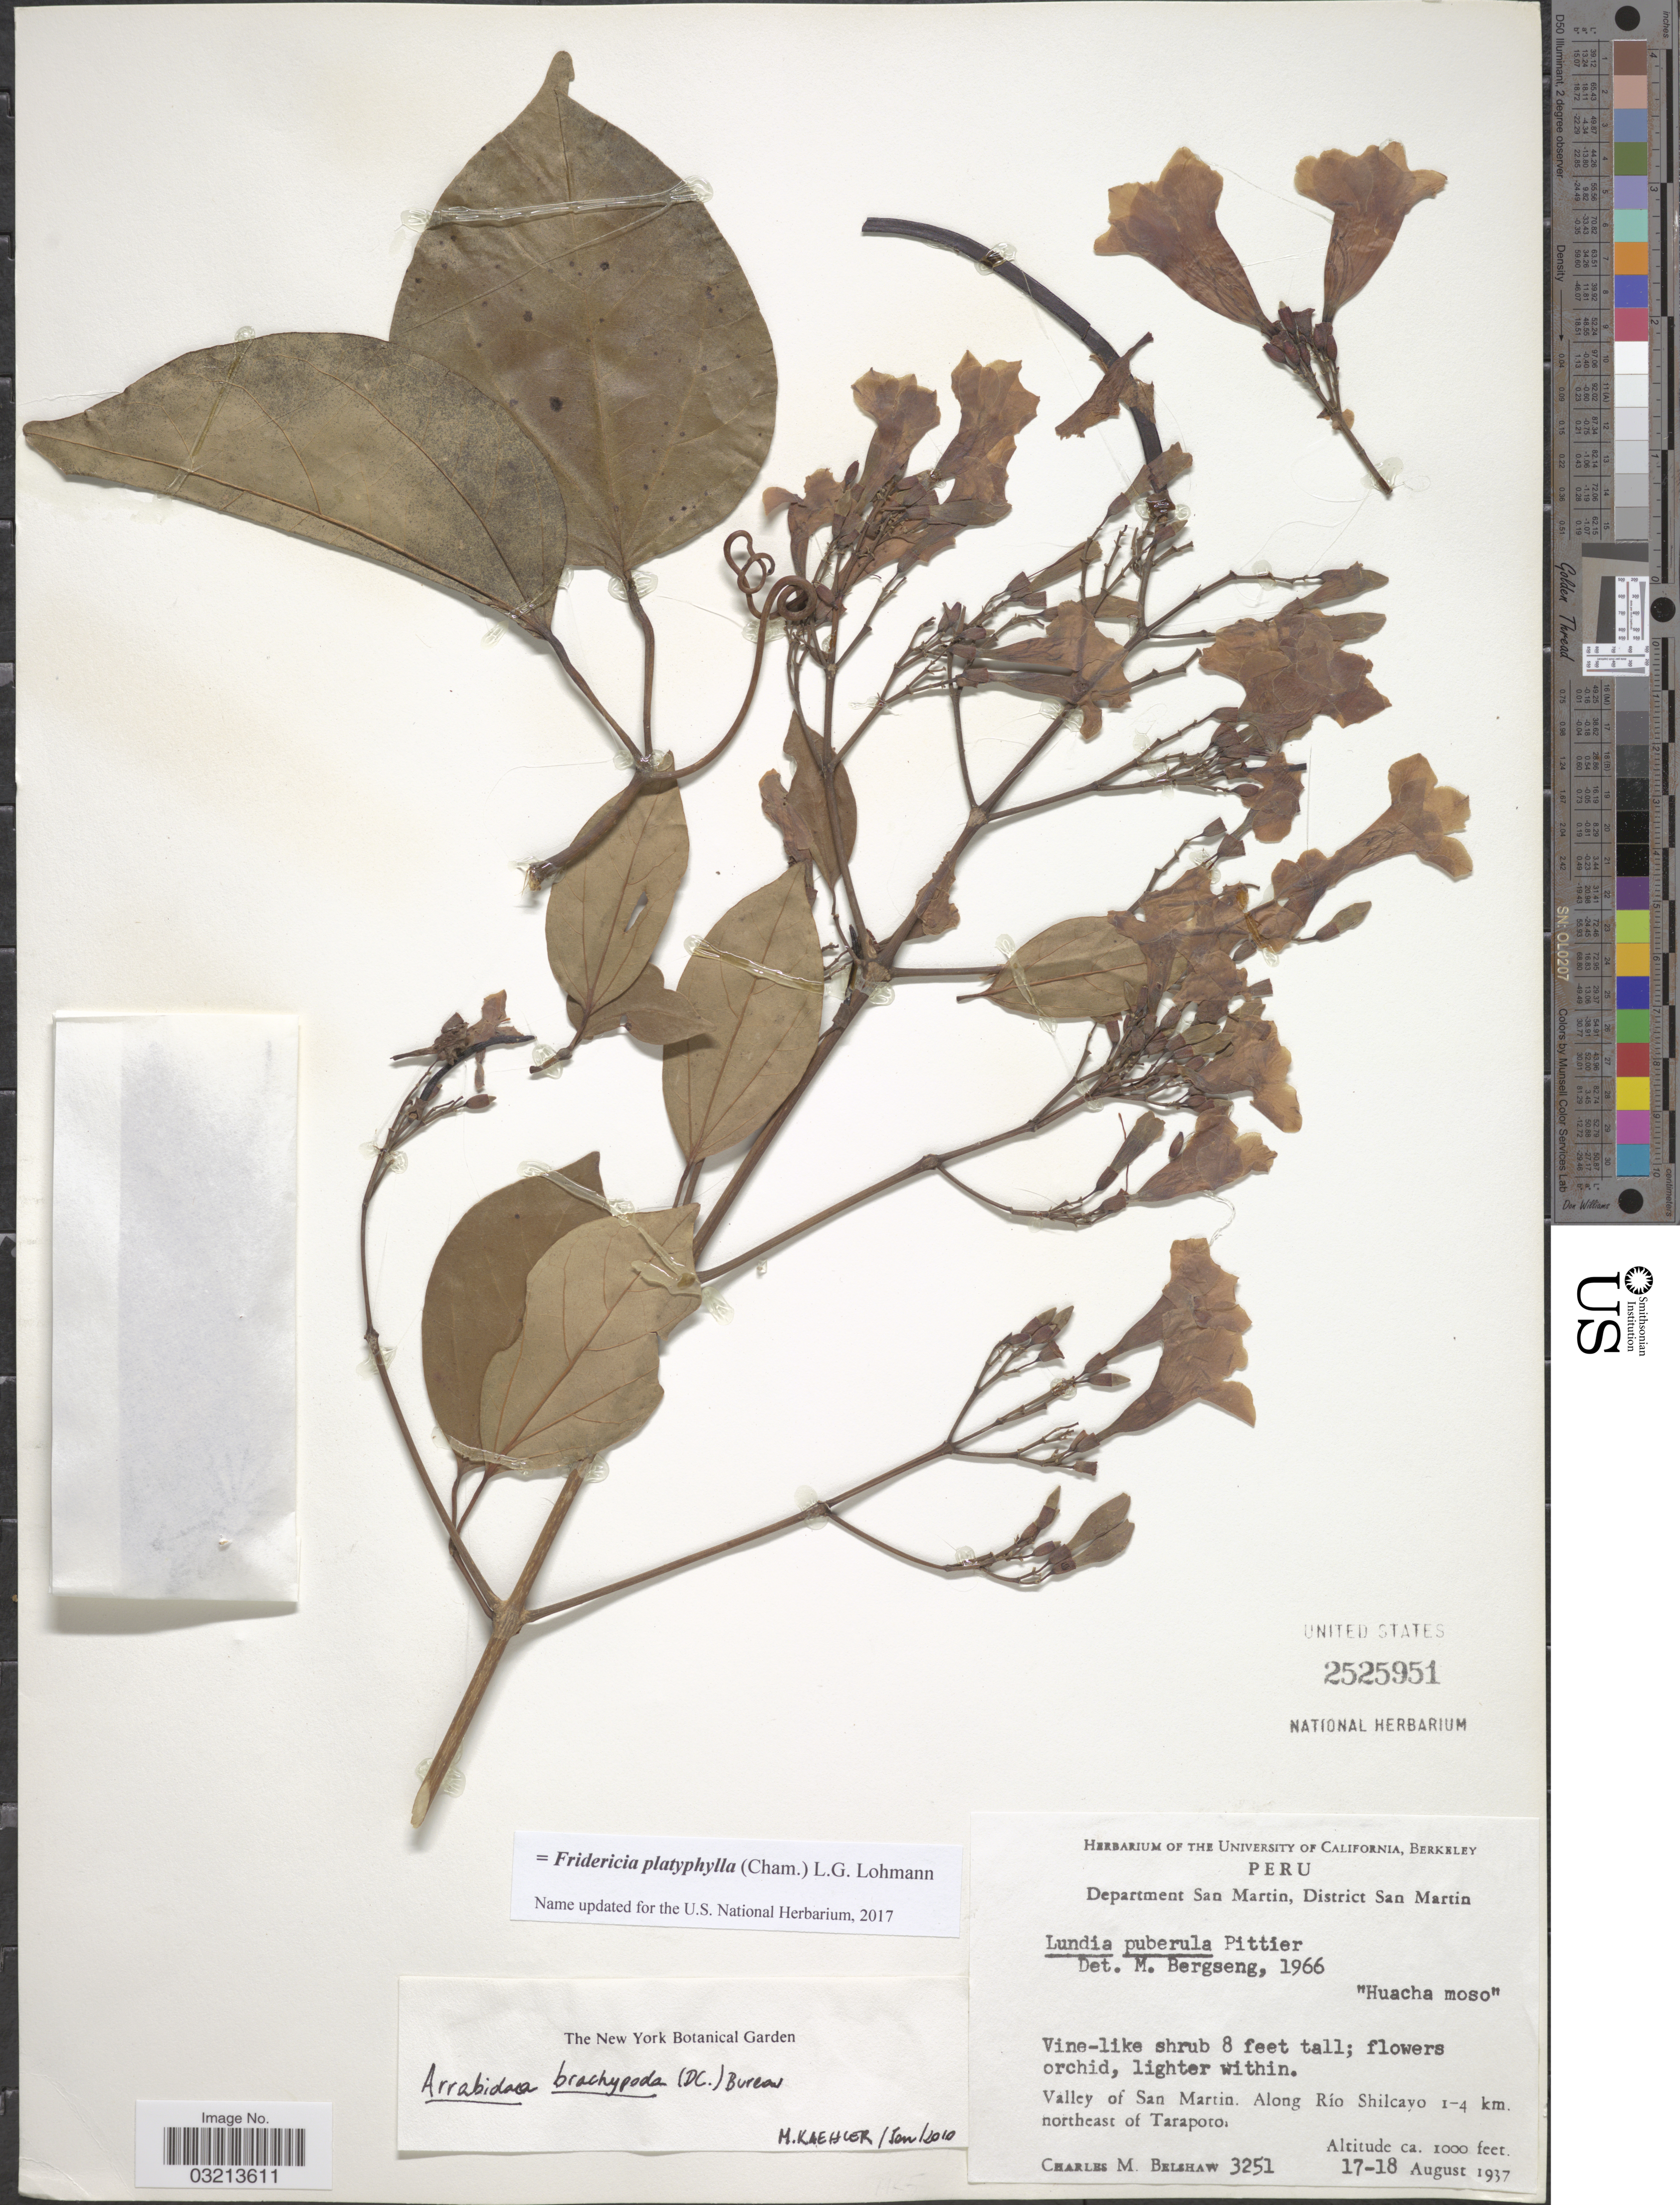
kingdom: Plantae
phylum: Tracheophyta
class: Magnoliopsida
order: Lamiales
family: Bignoniaceae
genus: Fridericia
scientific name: Fridericia platyphylla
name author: (Cham.) L.G. Lohmann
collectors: C. Shaw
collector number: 3251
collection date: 1937-08-17/1937-08-18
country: Peru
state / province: San Martín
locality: Department San Martin, District San Martin. Valley of San Martin. Along Río Chilcayo 1-4 km. northeast of Tarapoto.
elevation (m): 305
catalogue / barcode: US 2525951